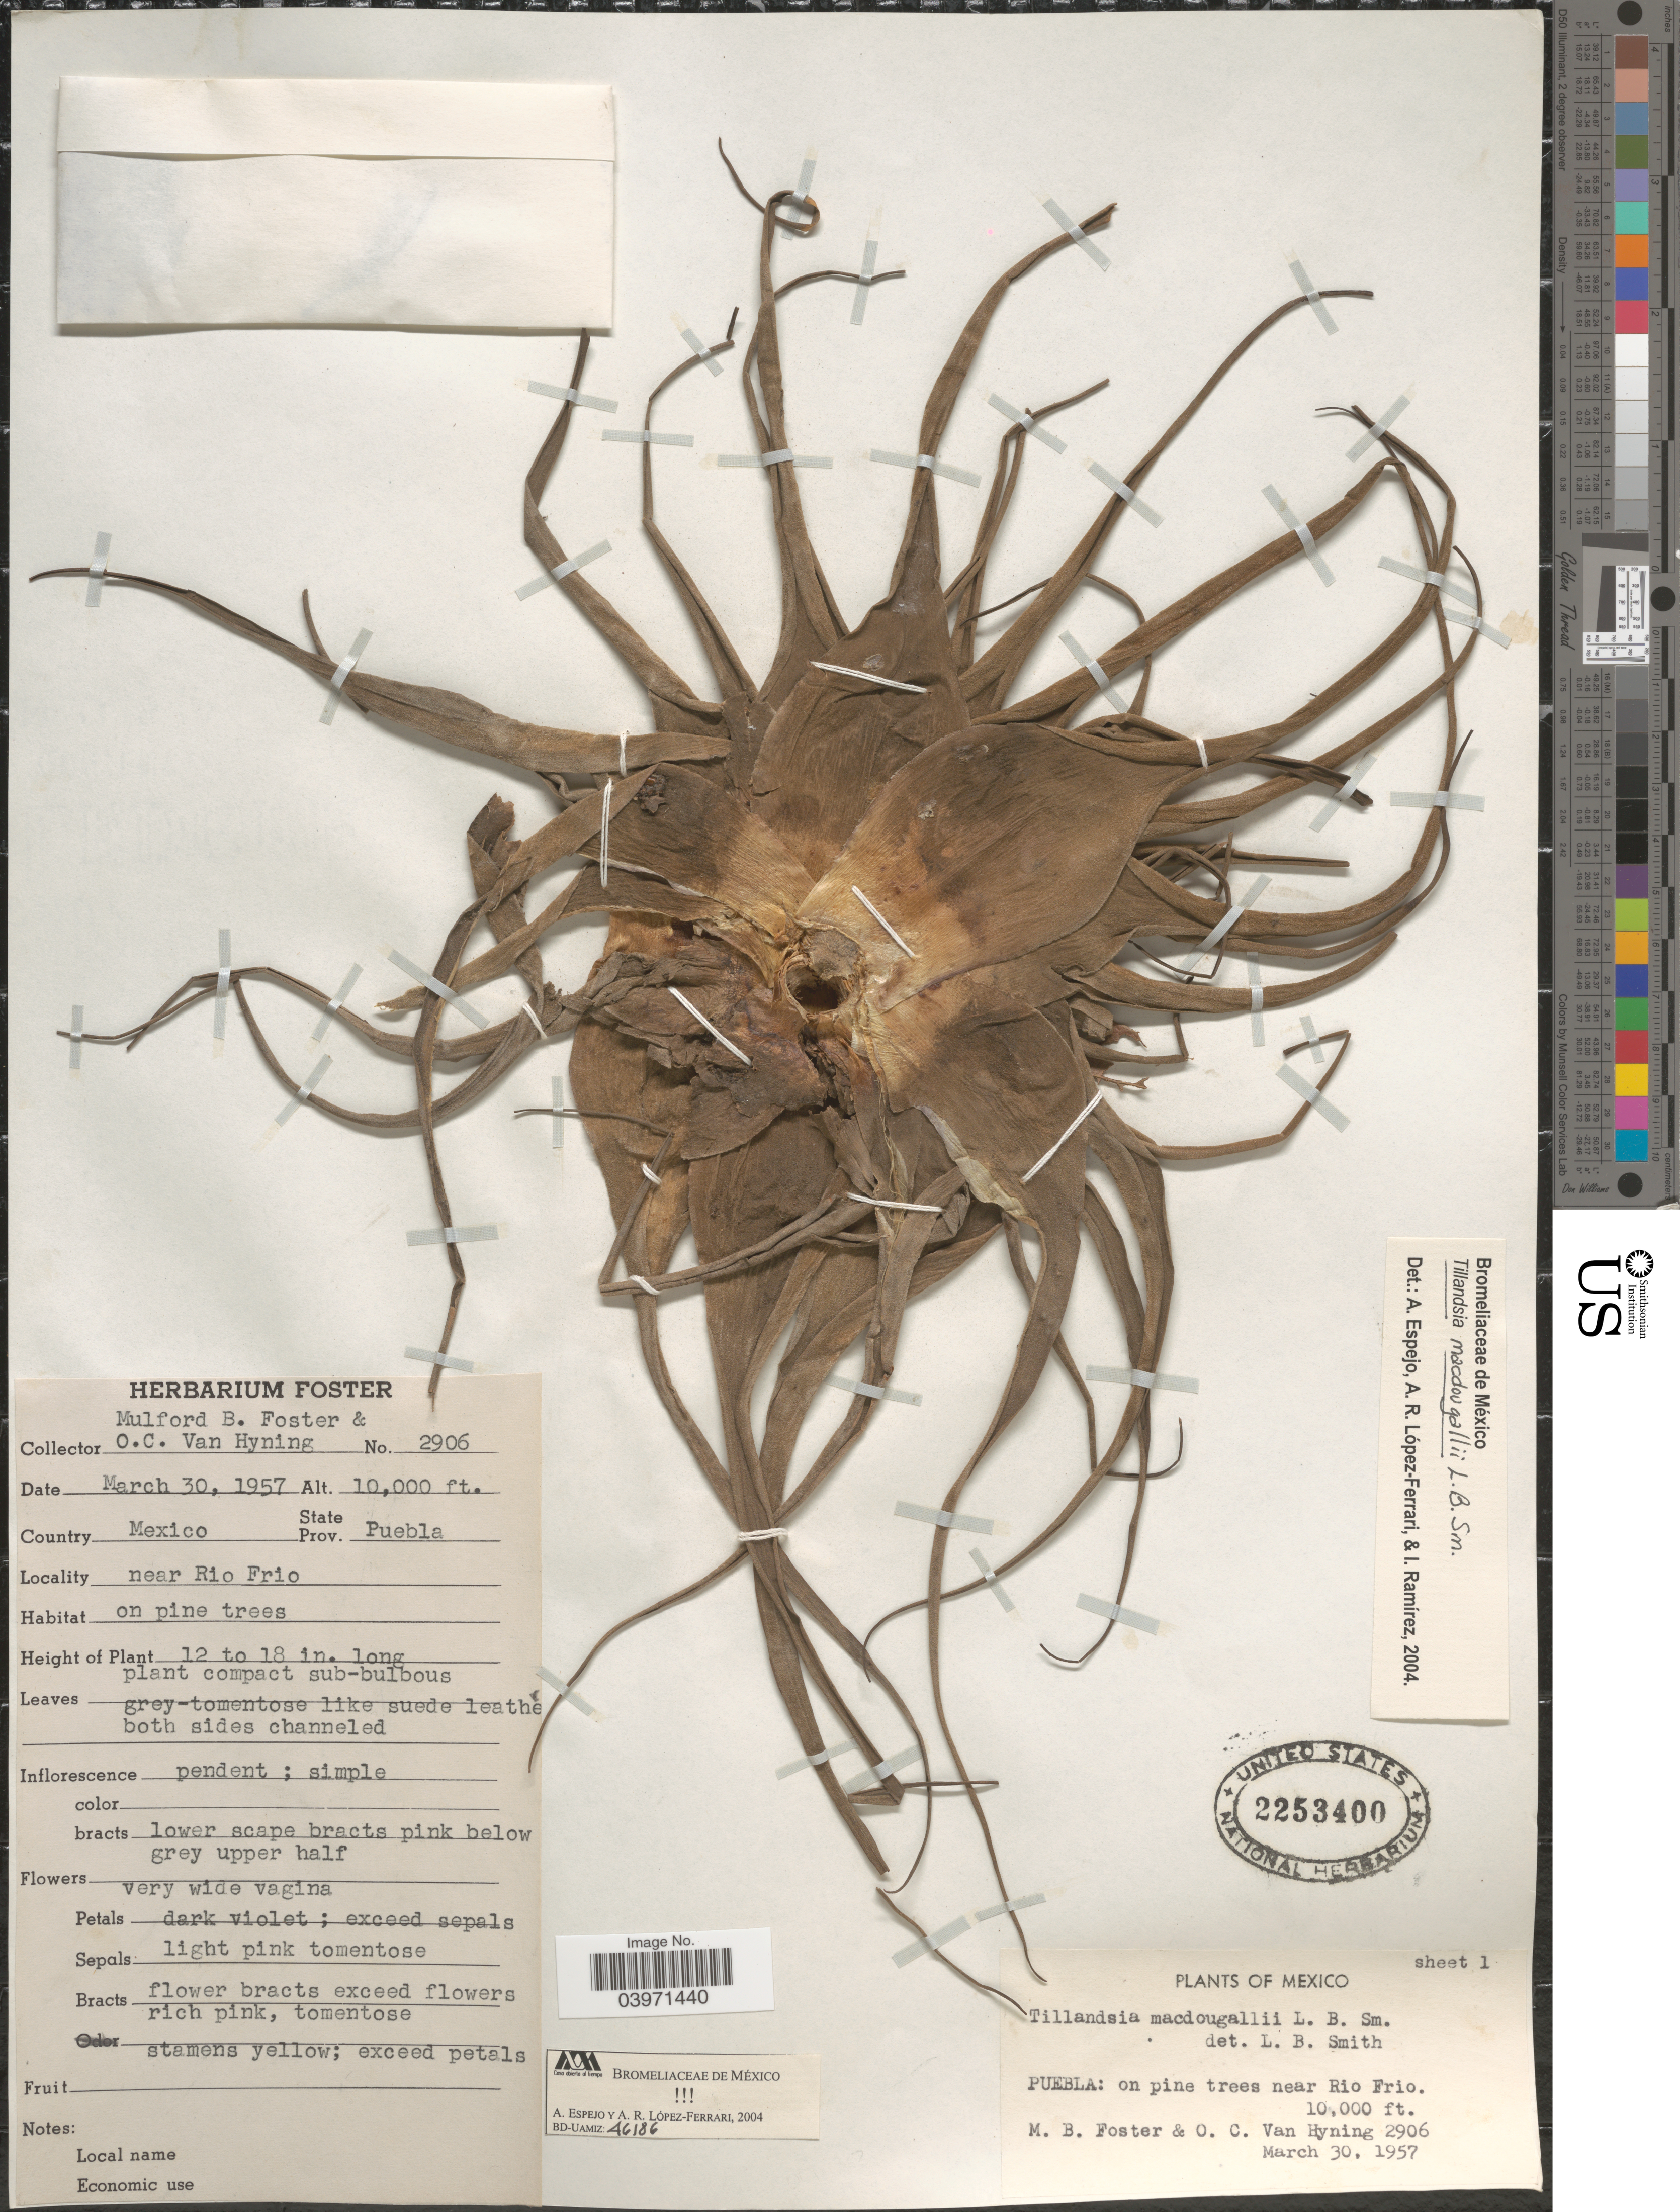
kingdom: Plantae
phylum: Tracheophyta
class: Liliopsida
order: Poales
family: Bromeliaceae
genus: Tillandsia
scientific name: Tillandsia macdougallii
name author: L.B. Sm.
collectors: M. B. Foster & O. Van Hyning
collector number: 2906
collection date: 1957-03-30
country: Mexico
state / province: Puebla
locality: Near Rio Frio.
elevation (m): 3048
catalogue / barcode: US 2253400